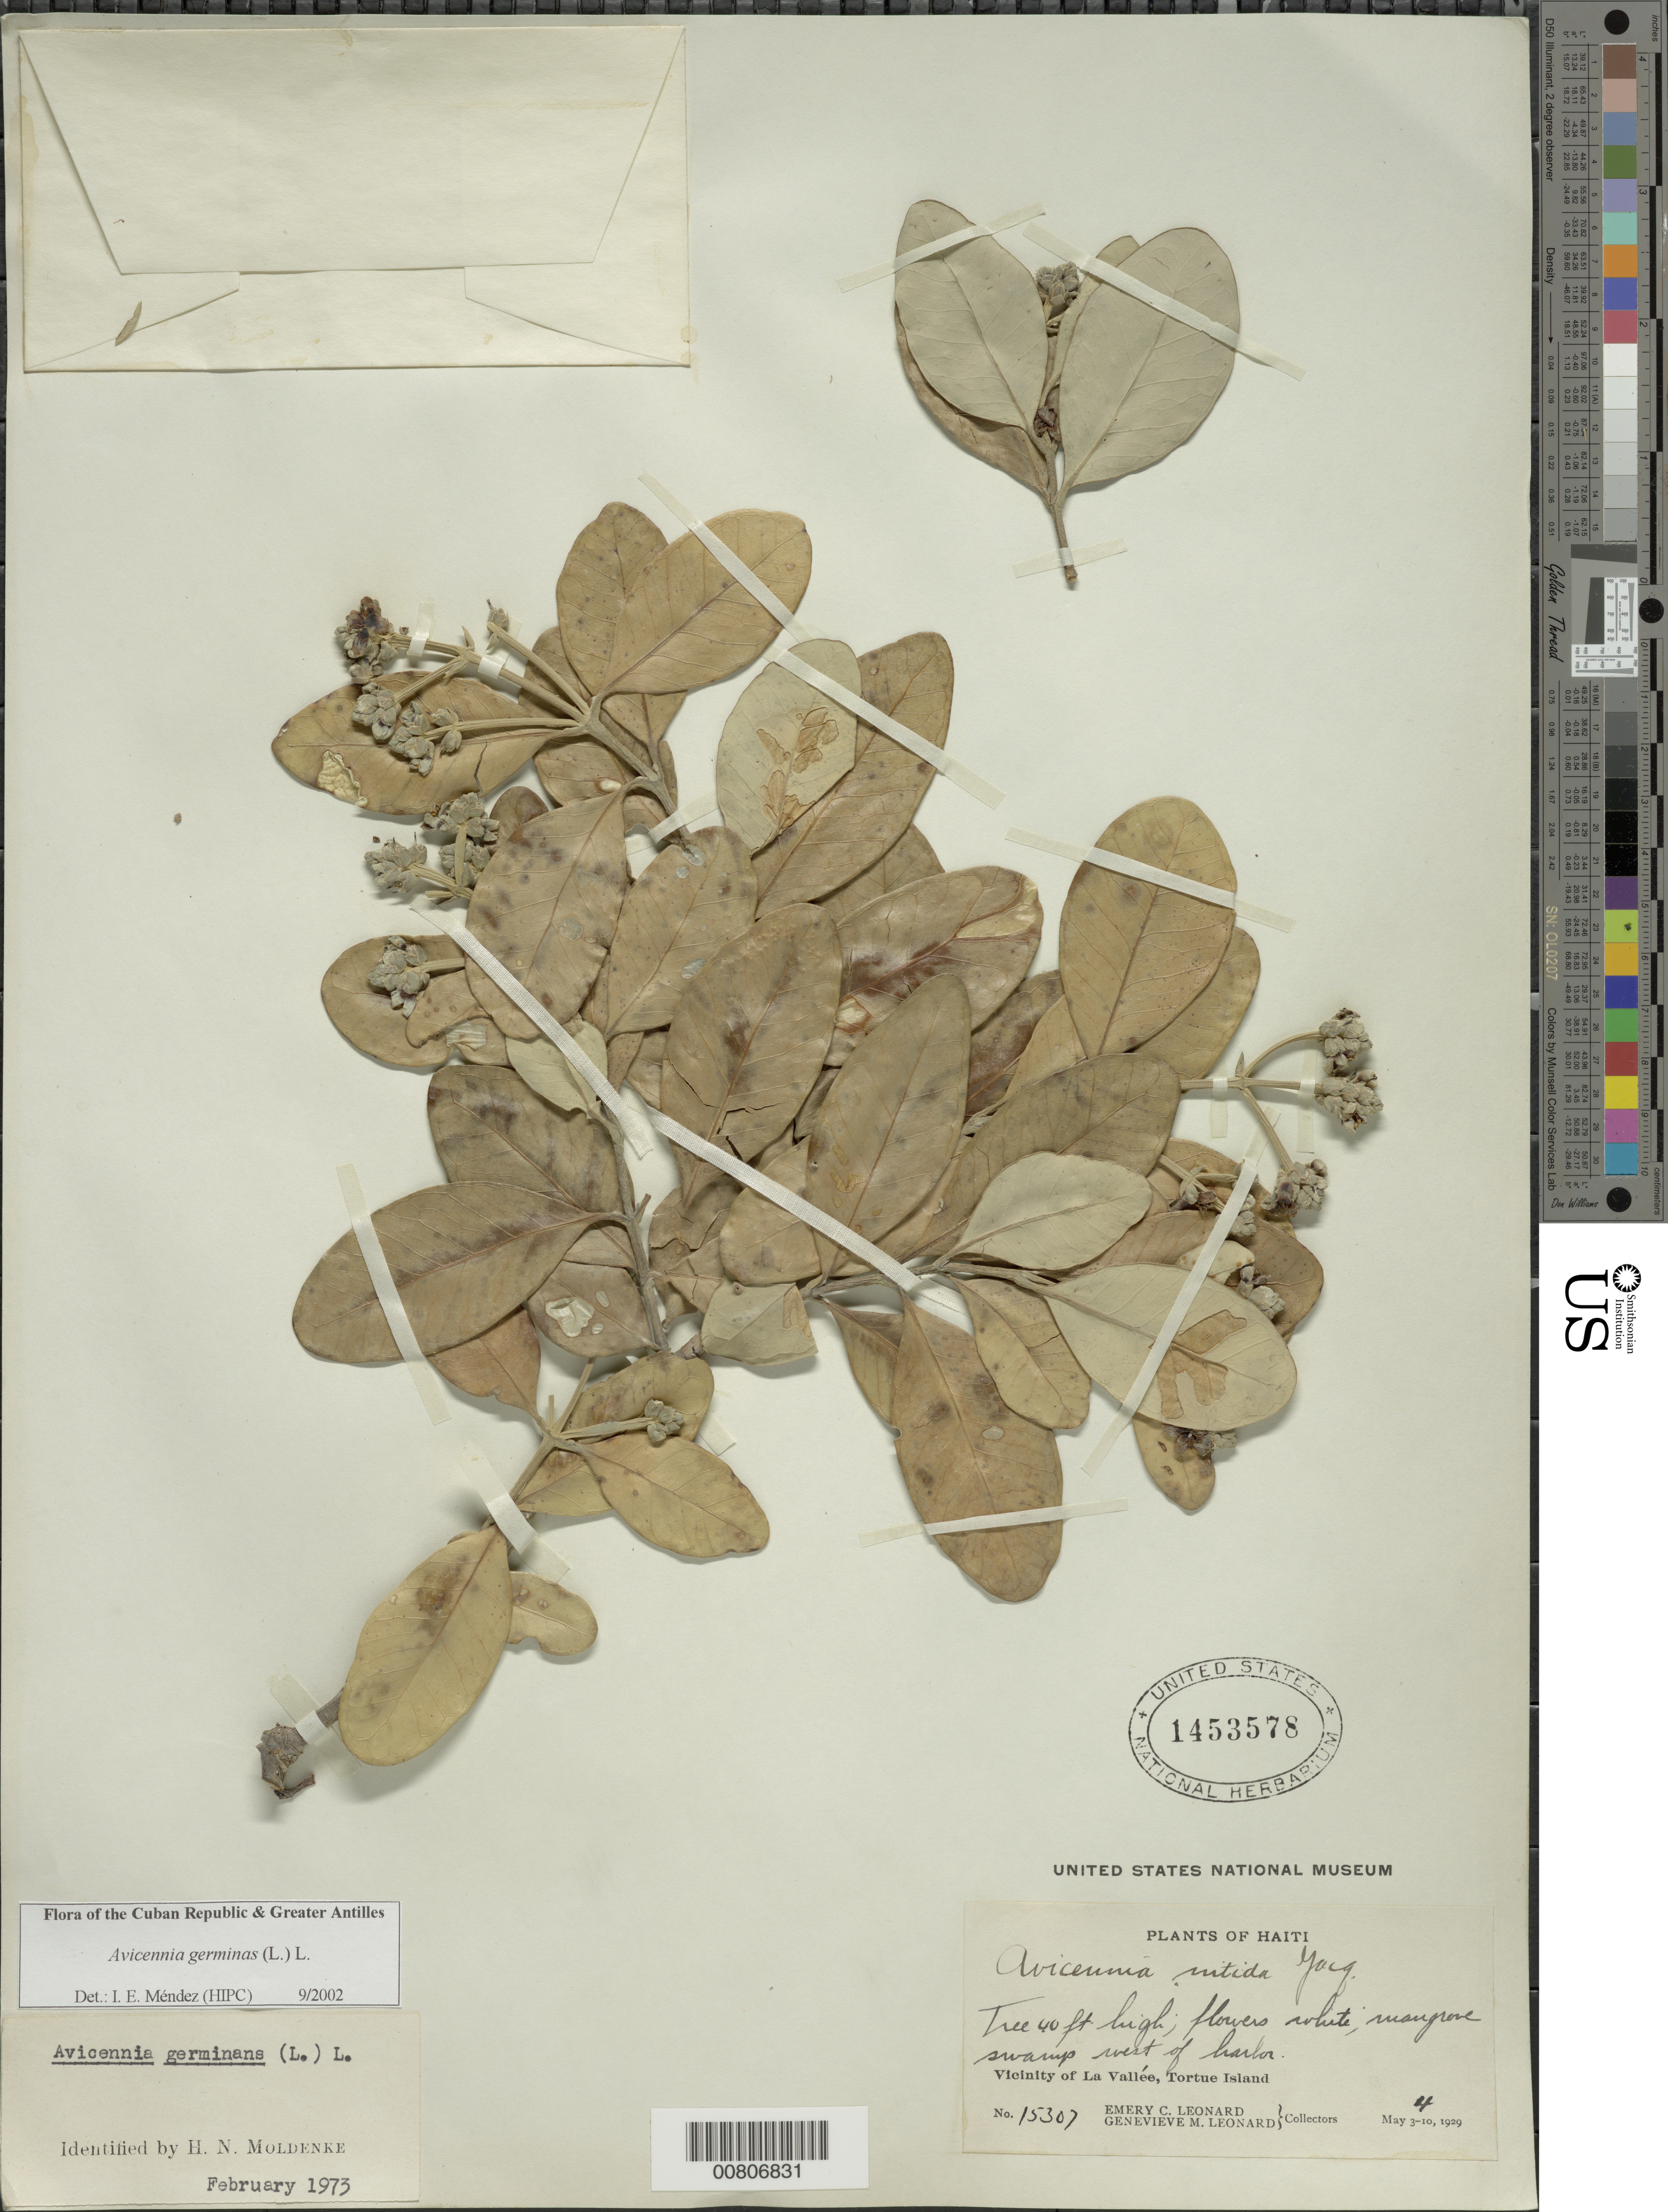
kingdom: Plantae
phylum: Tracheophyta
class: Magnoliopsida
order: Lamiales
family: Acanthaceae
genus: Avicennia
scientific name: Avicennia germinans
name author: (L.) L.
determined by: Méndez, Isidro E., (HIPC)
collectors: E. C. Leonard & G. M. Leonard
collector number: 15307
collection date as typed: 04 May 1929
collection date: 1929-05-04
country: Haiti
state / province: Nord-Óuest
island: Île de la Tortue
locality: Tortue Island, La Vallée vicinity, W of harbor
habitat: Mangrove swamp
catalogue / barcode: US 1453578